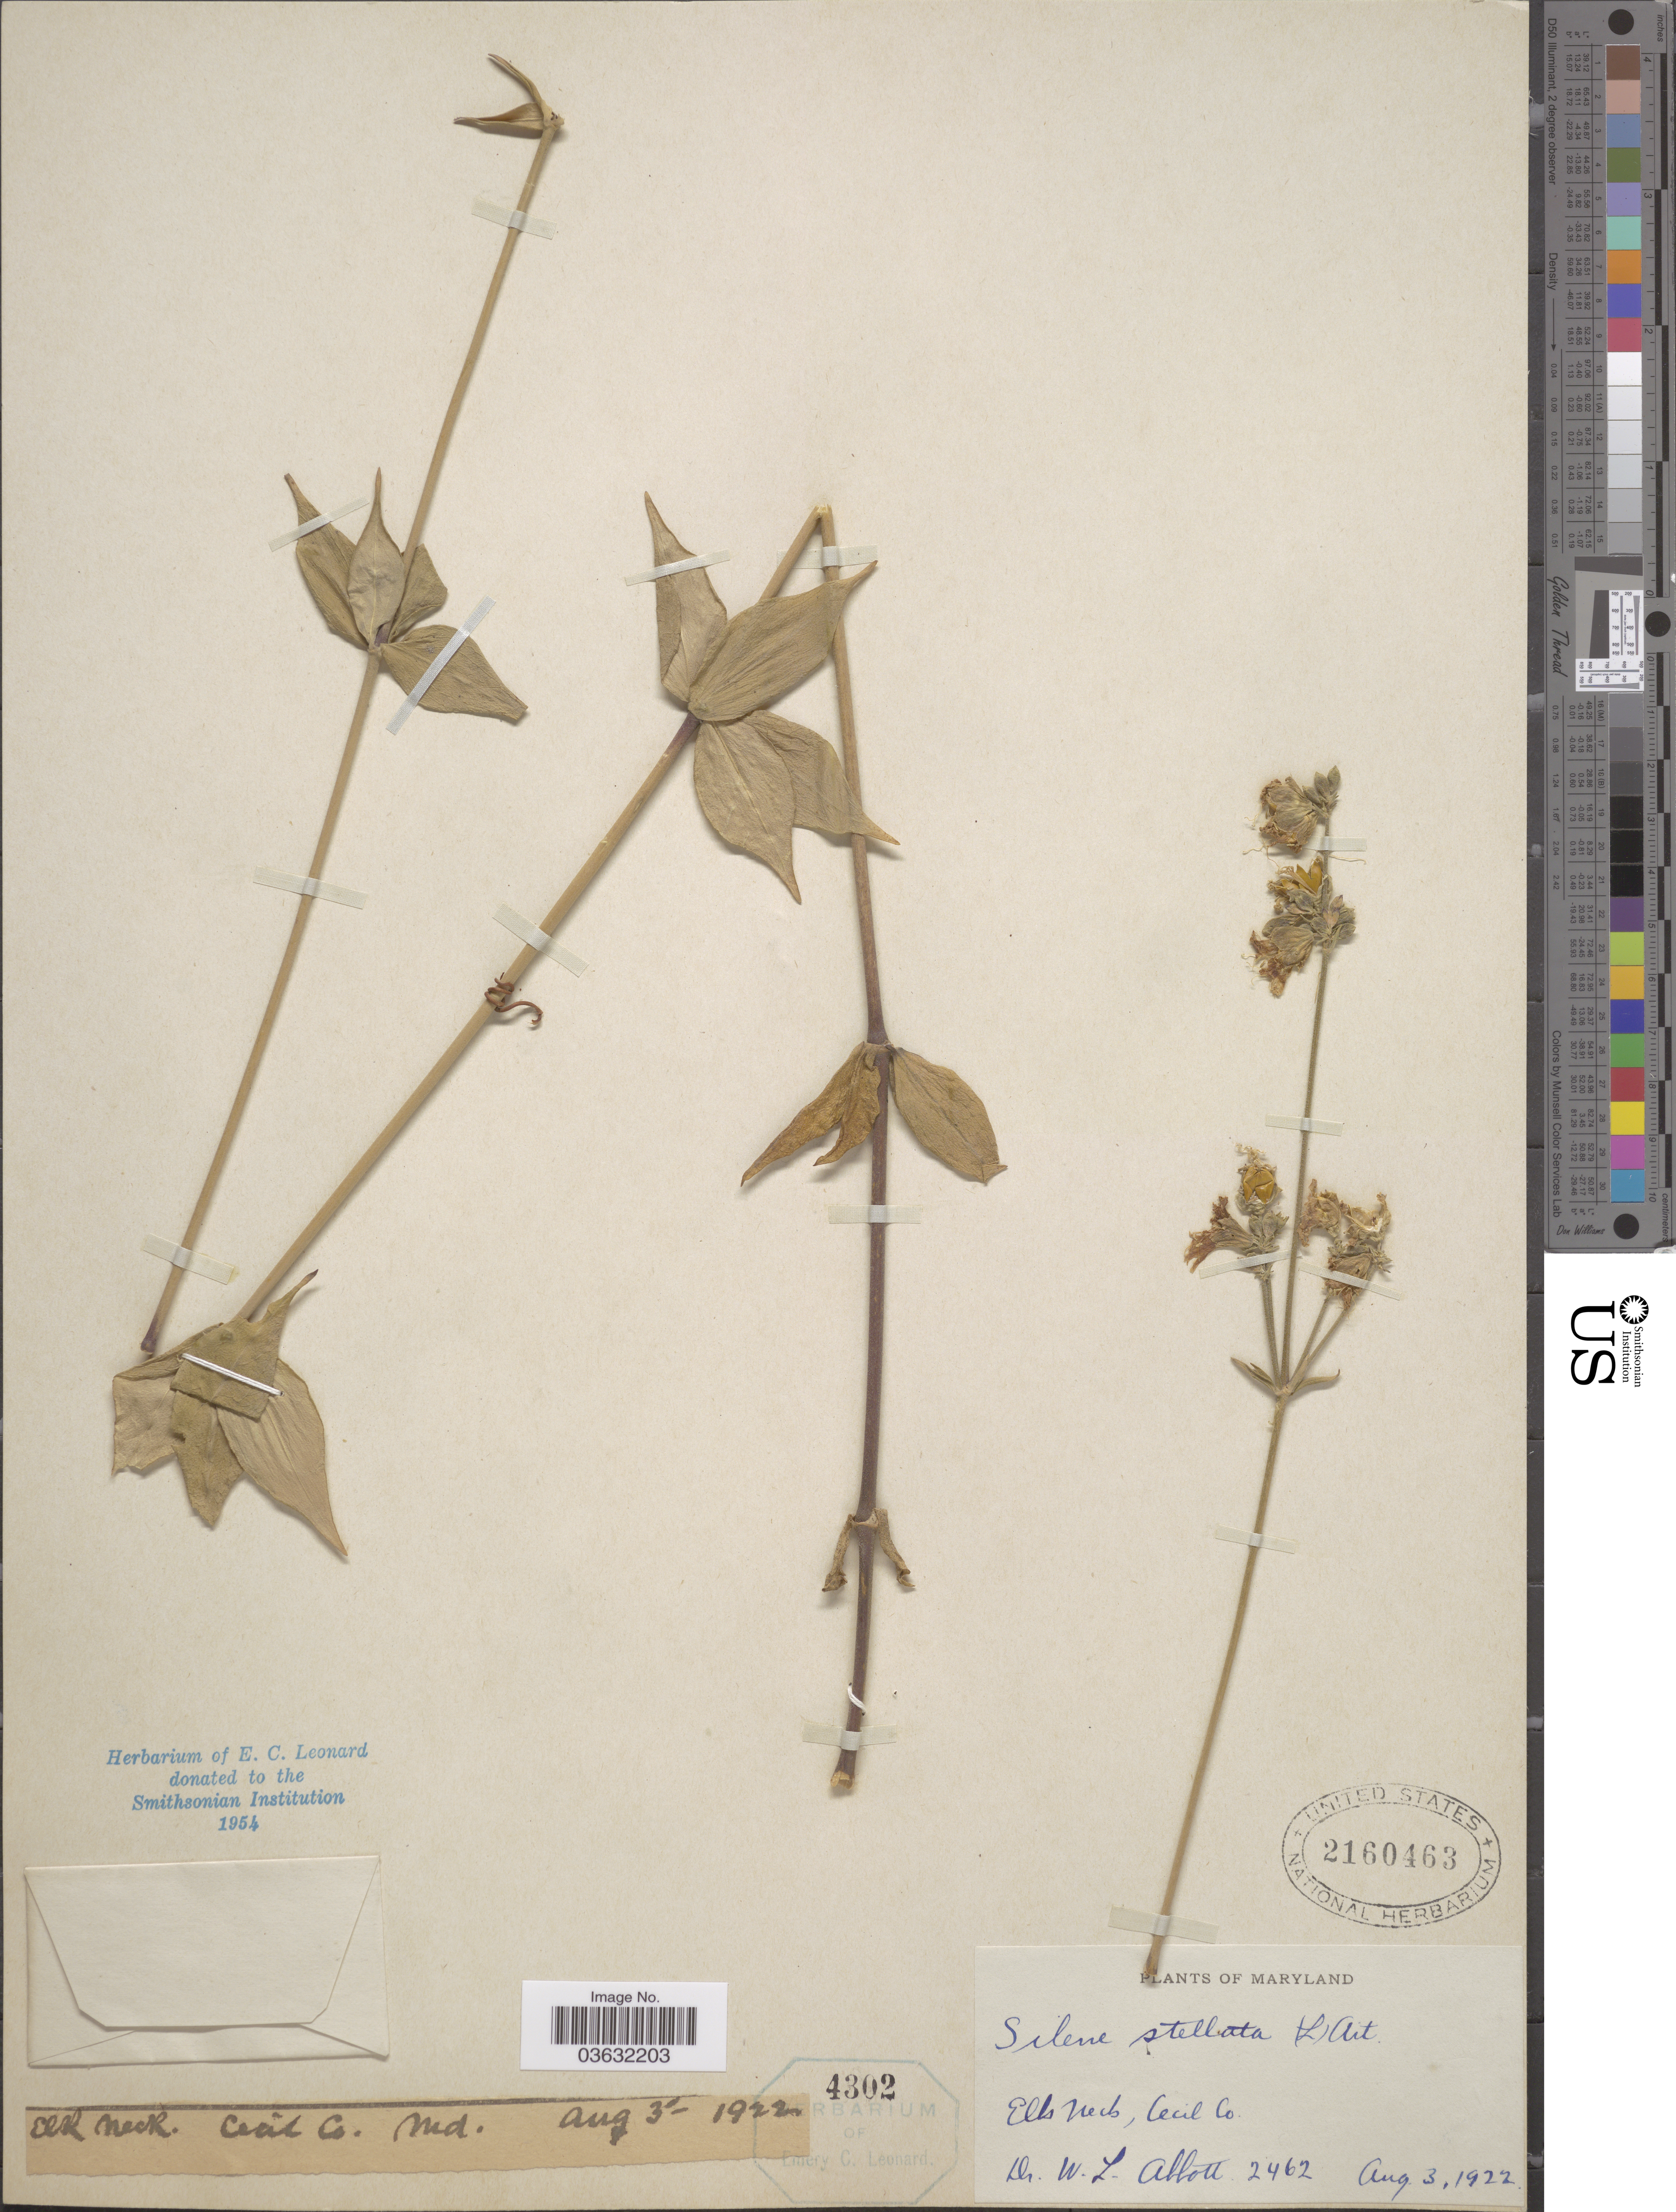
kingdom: Plantae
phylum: Tracheophyta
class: Magnoliopsida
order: Caryophyllales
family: Caryophyllaceae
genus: Silene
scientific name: Silene stellata var. stellata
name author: (L.) Coyte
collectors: W. L. Abbott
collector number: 2462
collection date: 1922-08-03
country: United States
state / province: Maryland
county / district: Cecil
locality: Elk Neck, Cecil Co.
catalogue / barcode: US 2160463